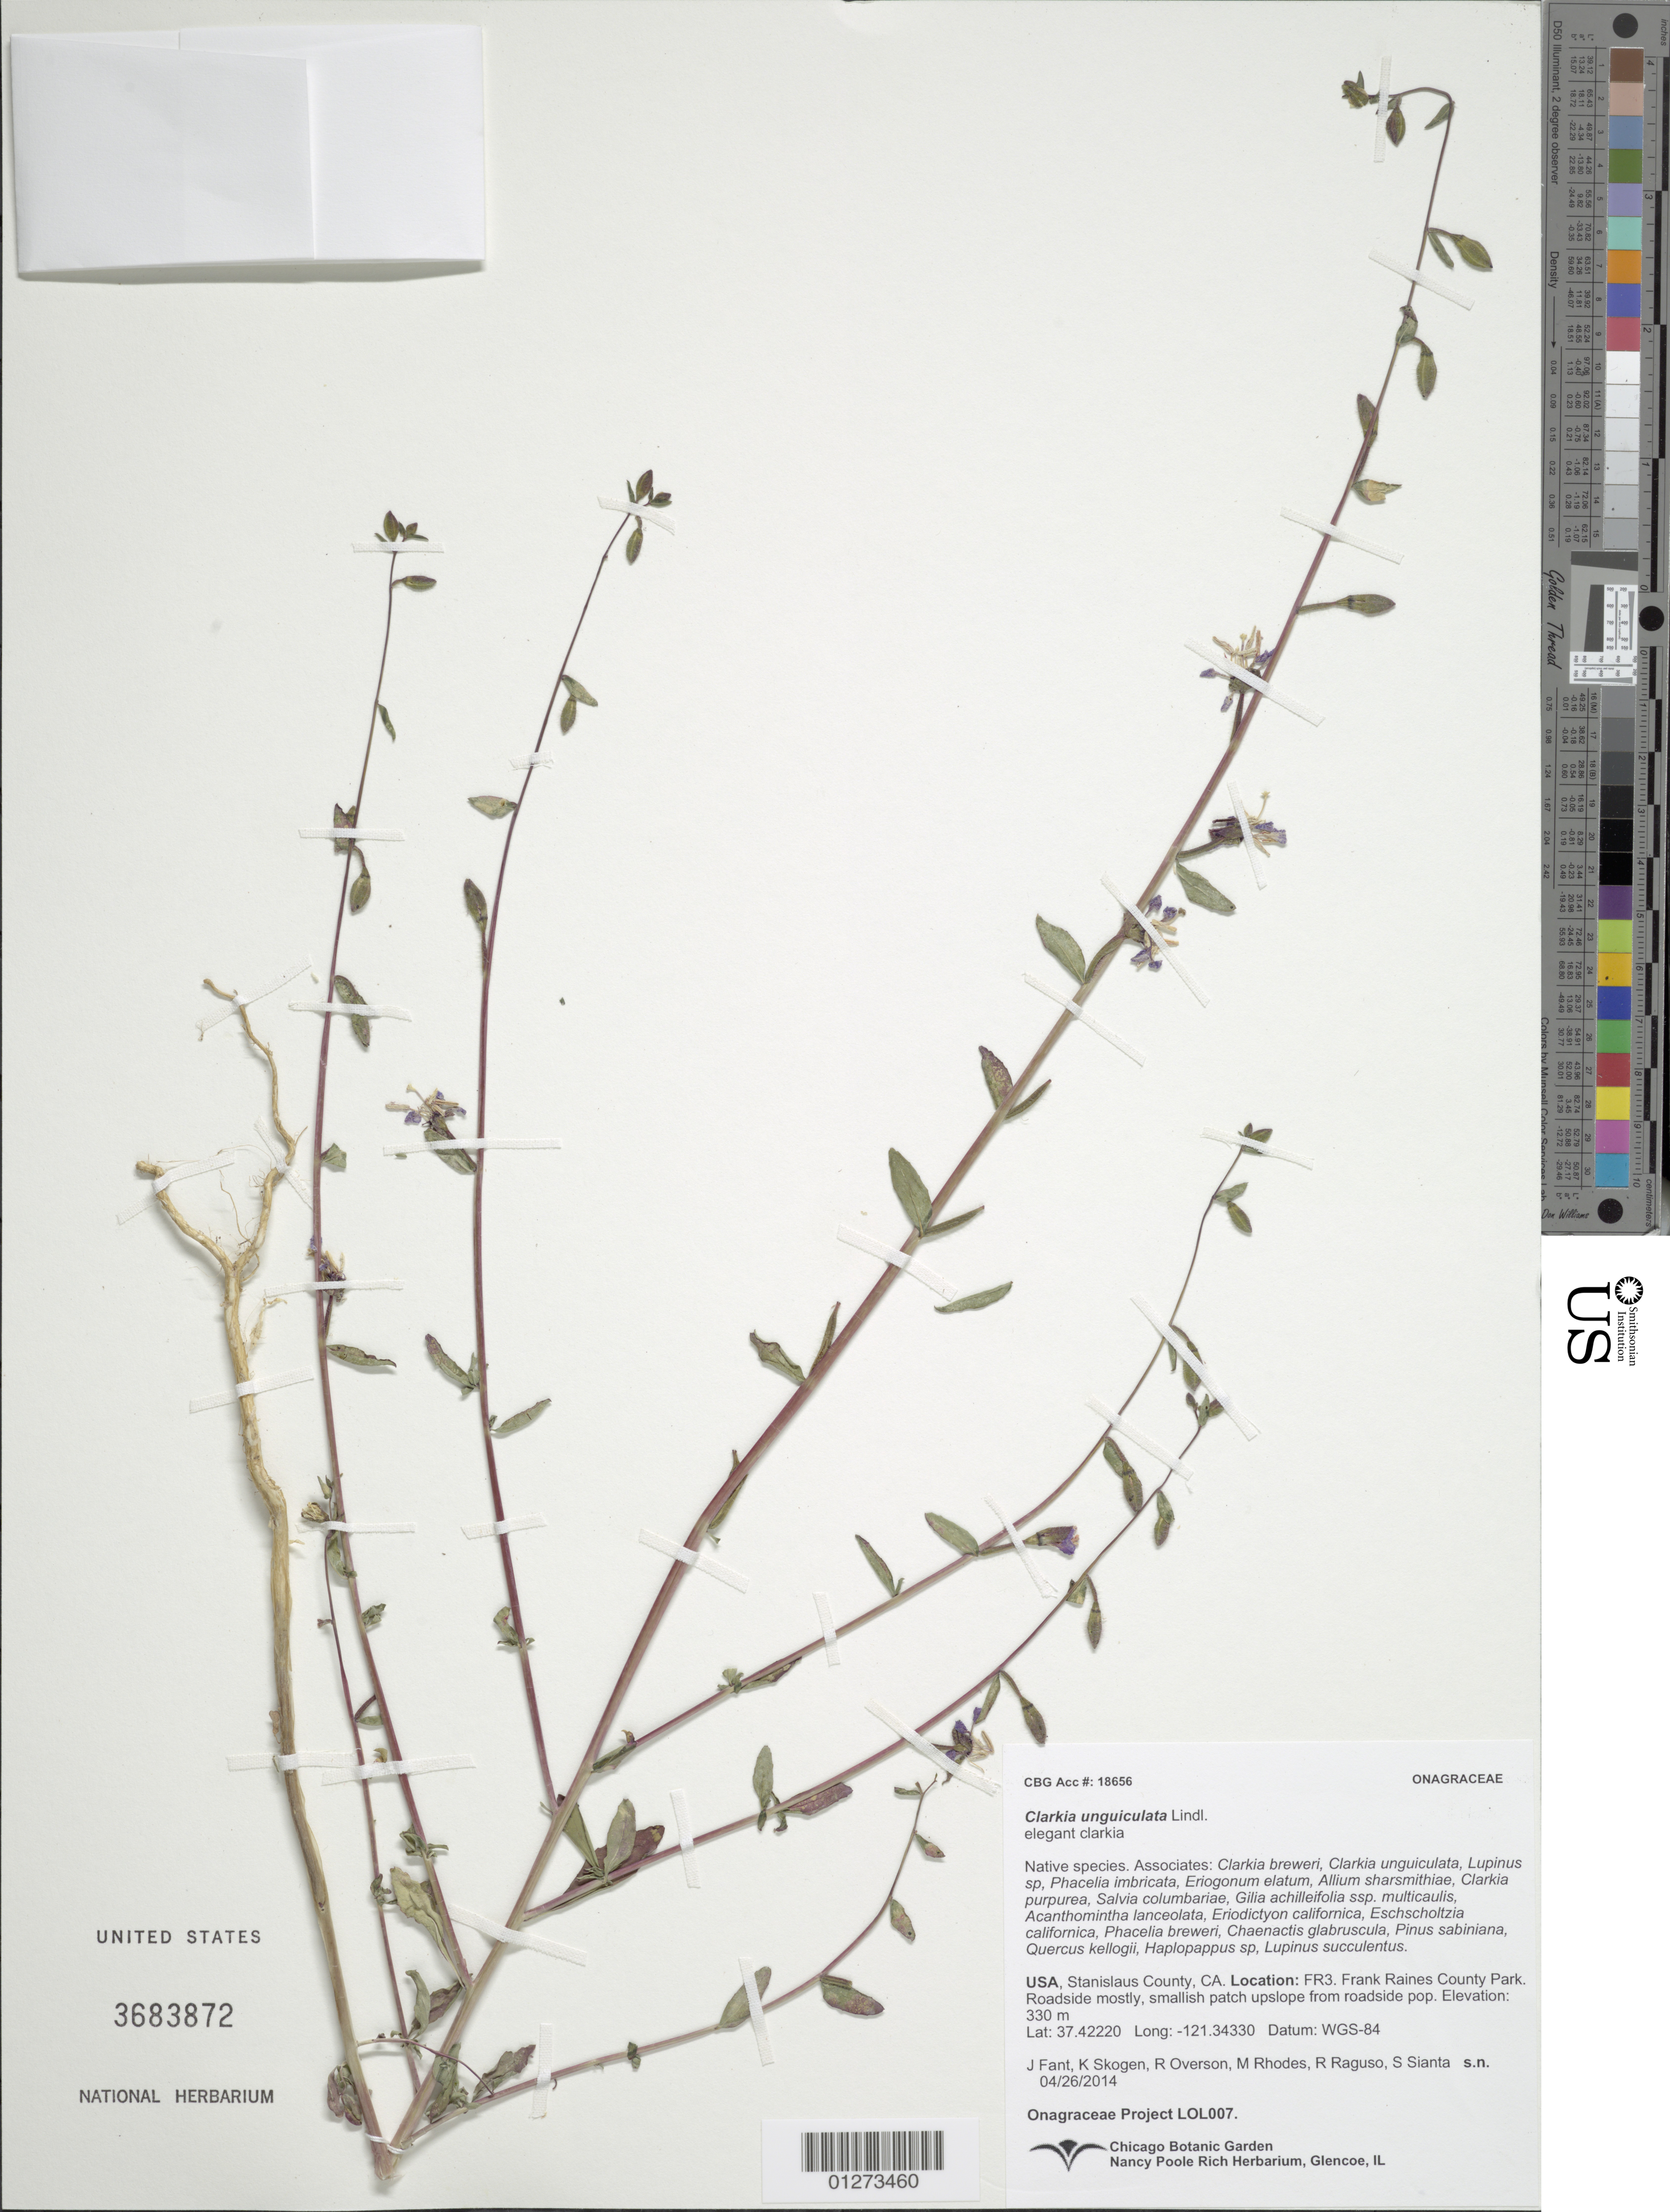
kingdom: Plantae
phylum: Tracheophyta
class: Magnoliopsida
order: Myrtales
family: Onagraceae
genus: Clarkia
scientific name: Clarkia unguiculata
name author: Lindl.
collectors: Onagraceae Project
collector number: LOL 007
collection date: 2014-04-26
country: United States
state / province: California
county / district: Stanislaus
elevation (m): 330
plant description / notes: CHIC, US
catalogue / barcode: US 3683872